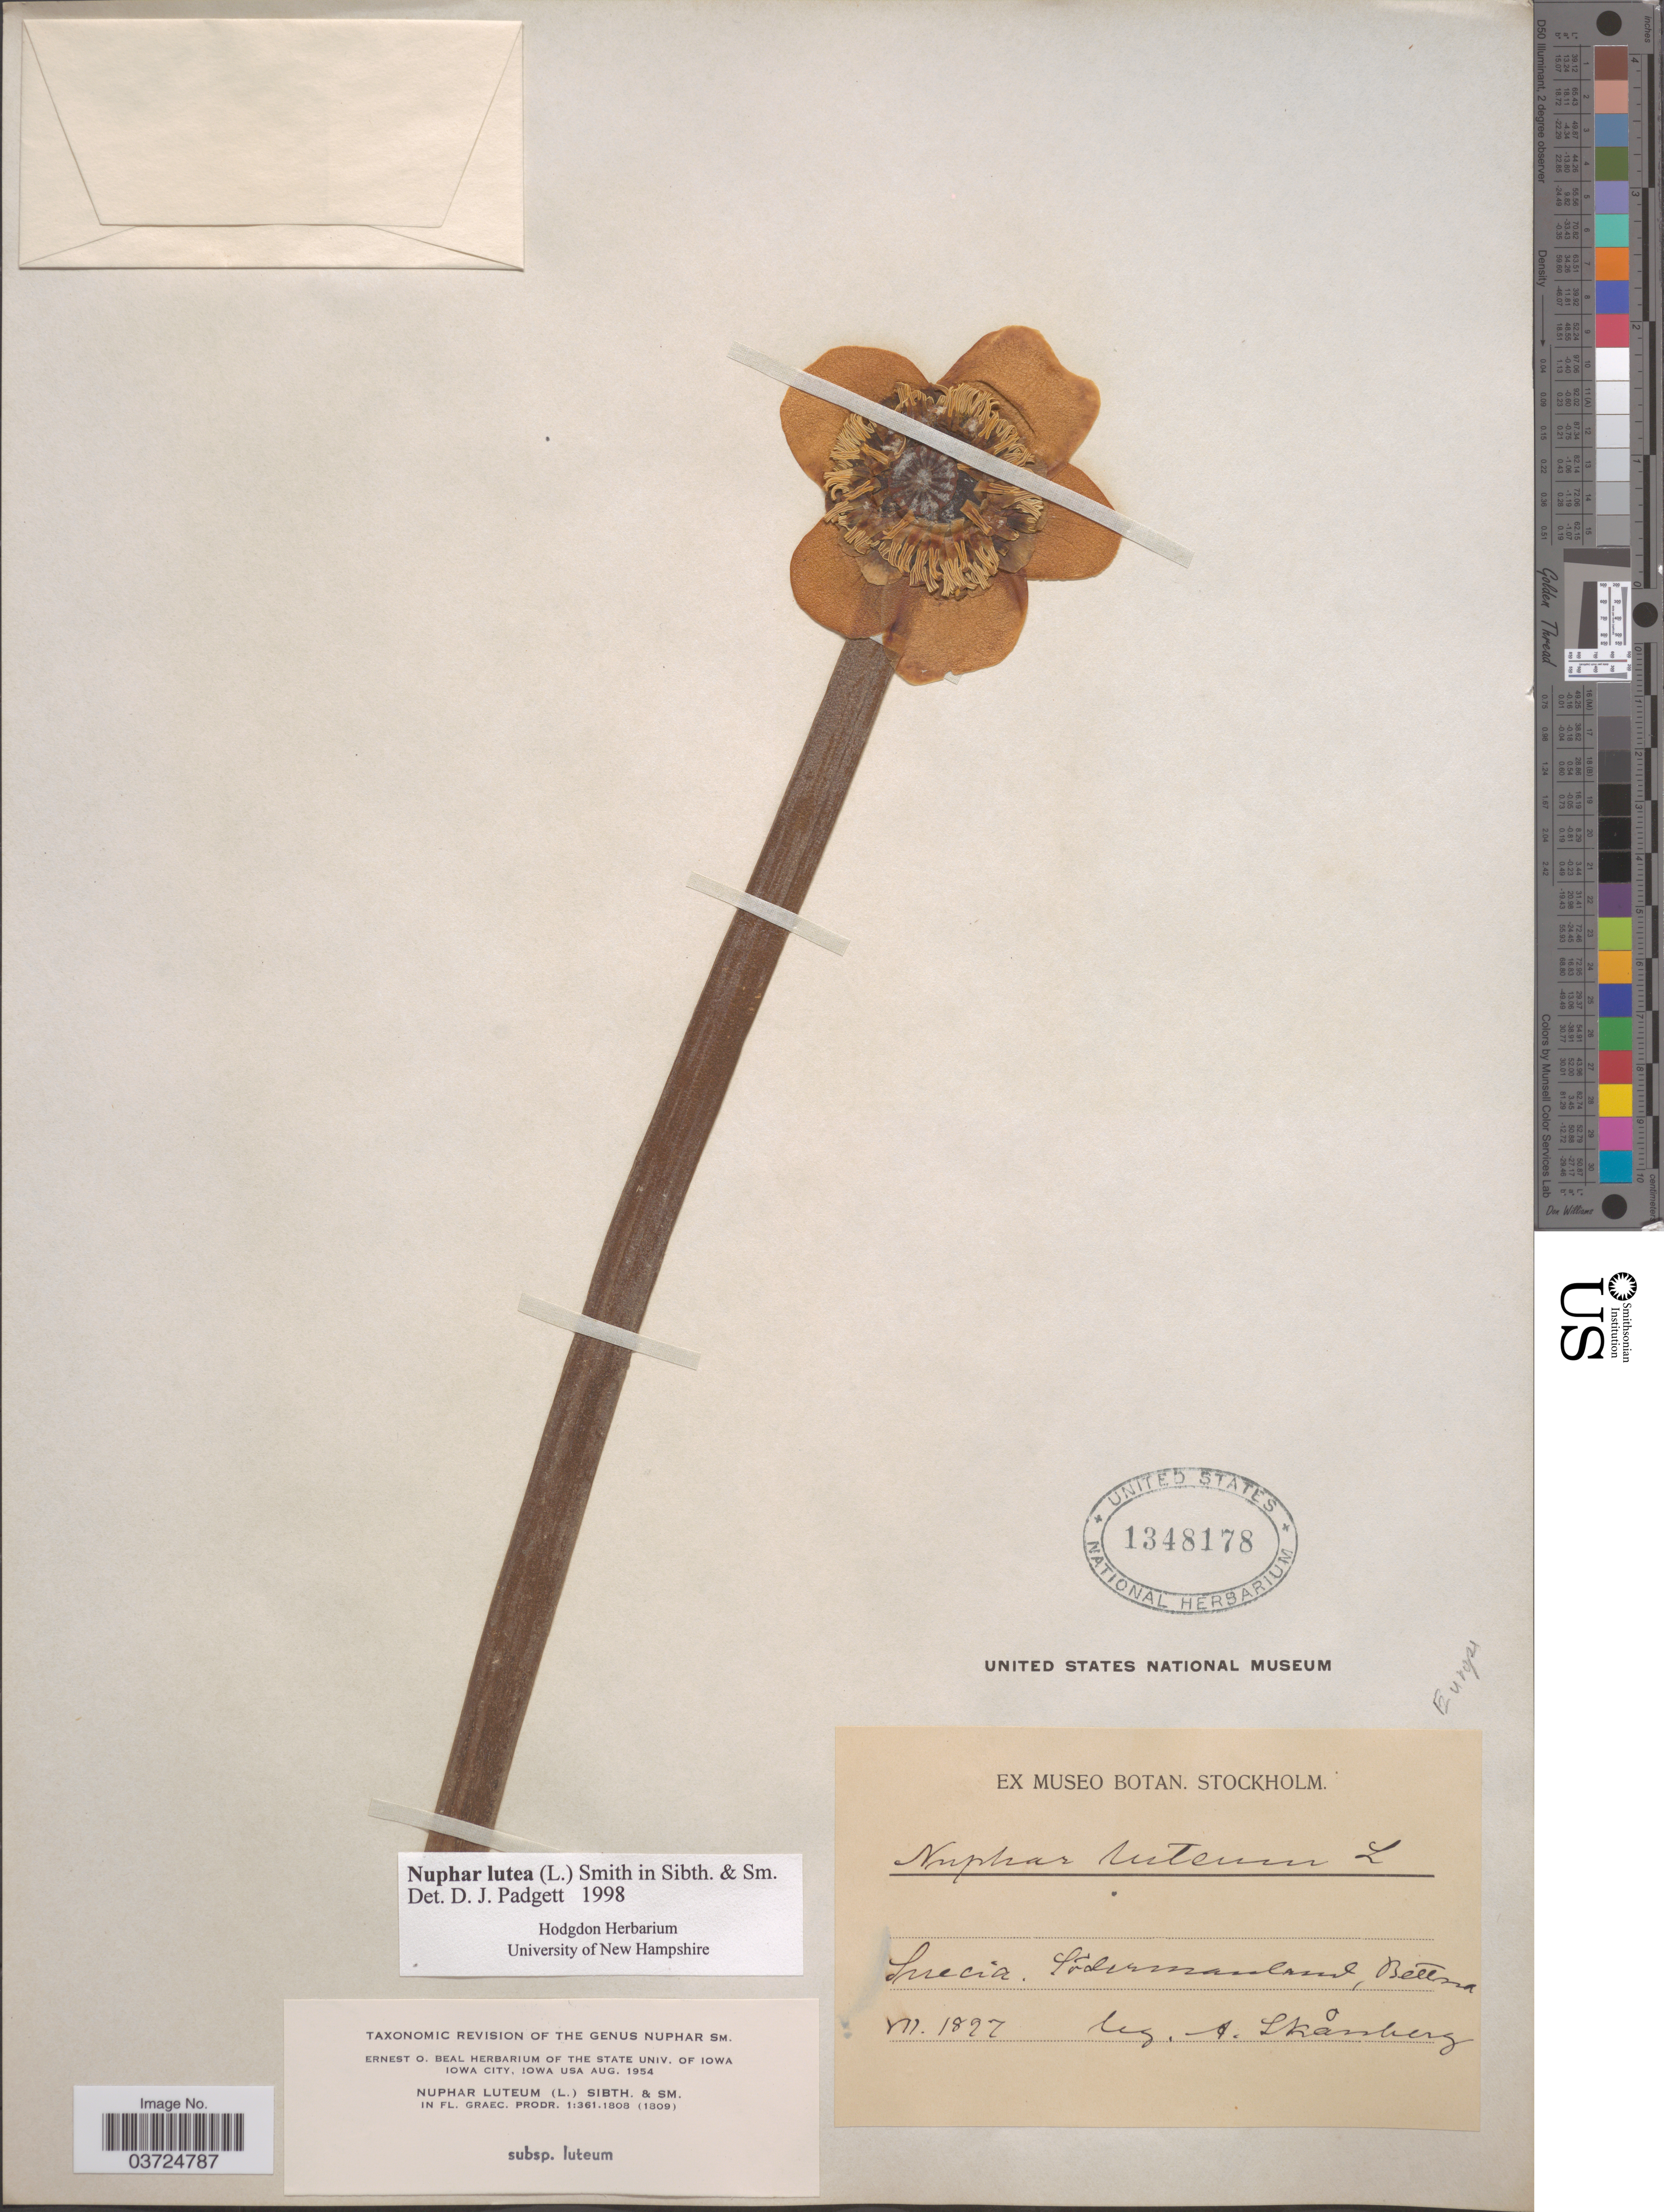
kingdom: Plantae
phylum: Tracheophyta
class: Magnoliopsida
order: Nymphaeales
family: Nymphaeaceae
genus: Nuphar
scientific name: Nuphar lutea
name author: (L.) Sm.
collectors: A. Skånberg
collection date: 1897-07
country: Sweden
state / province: Sodermanland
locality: Suecia. Södermanland, Belena. Europe.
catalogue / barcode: US 1348178